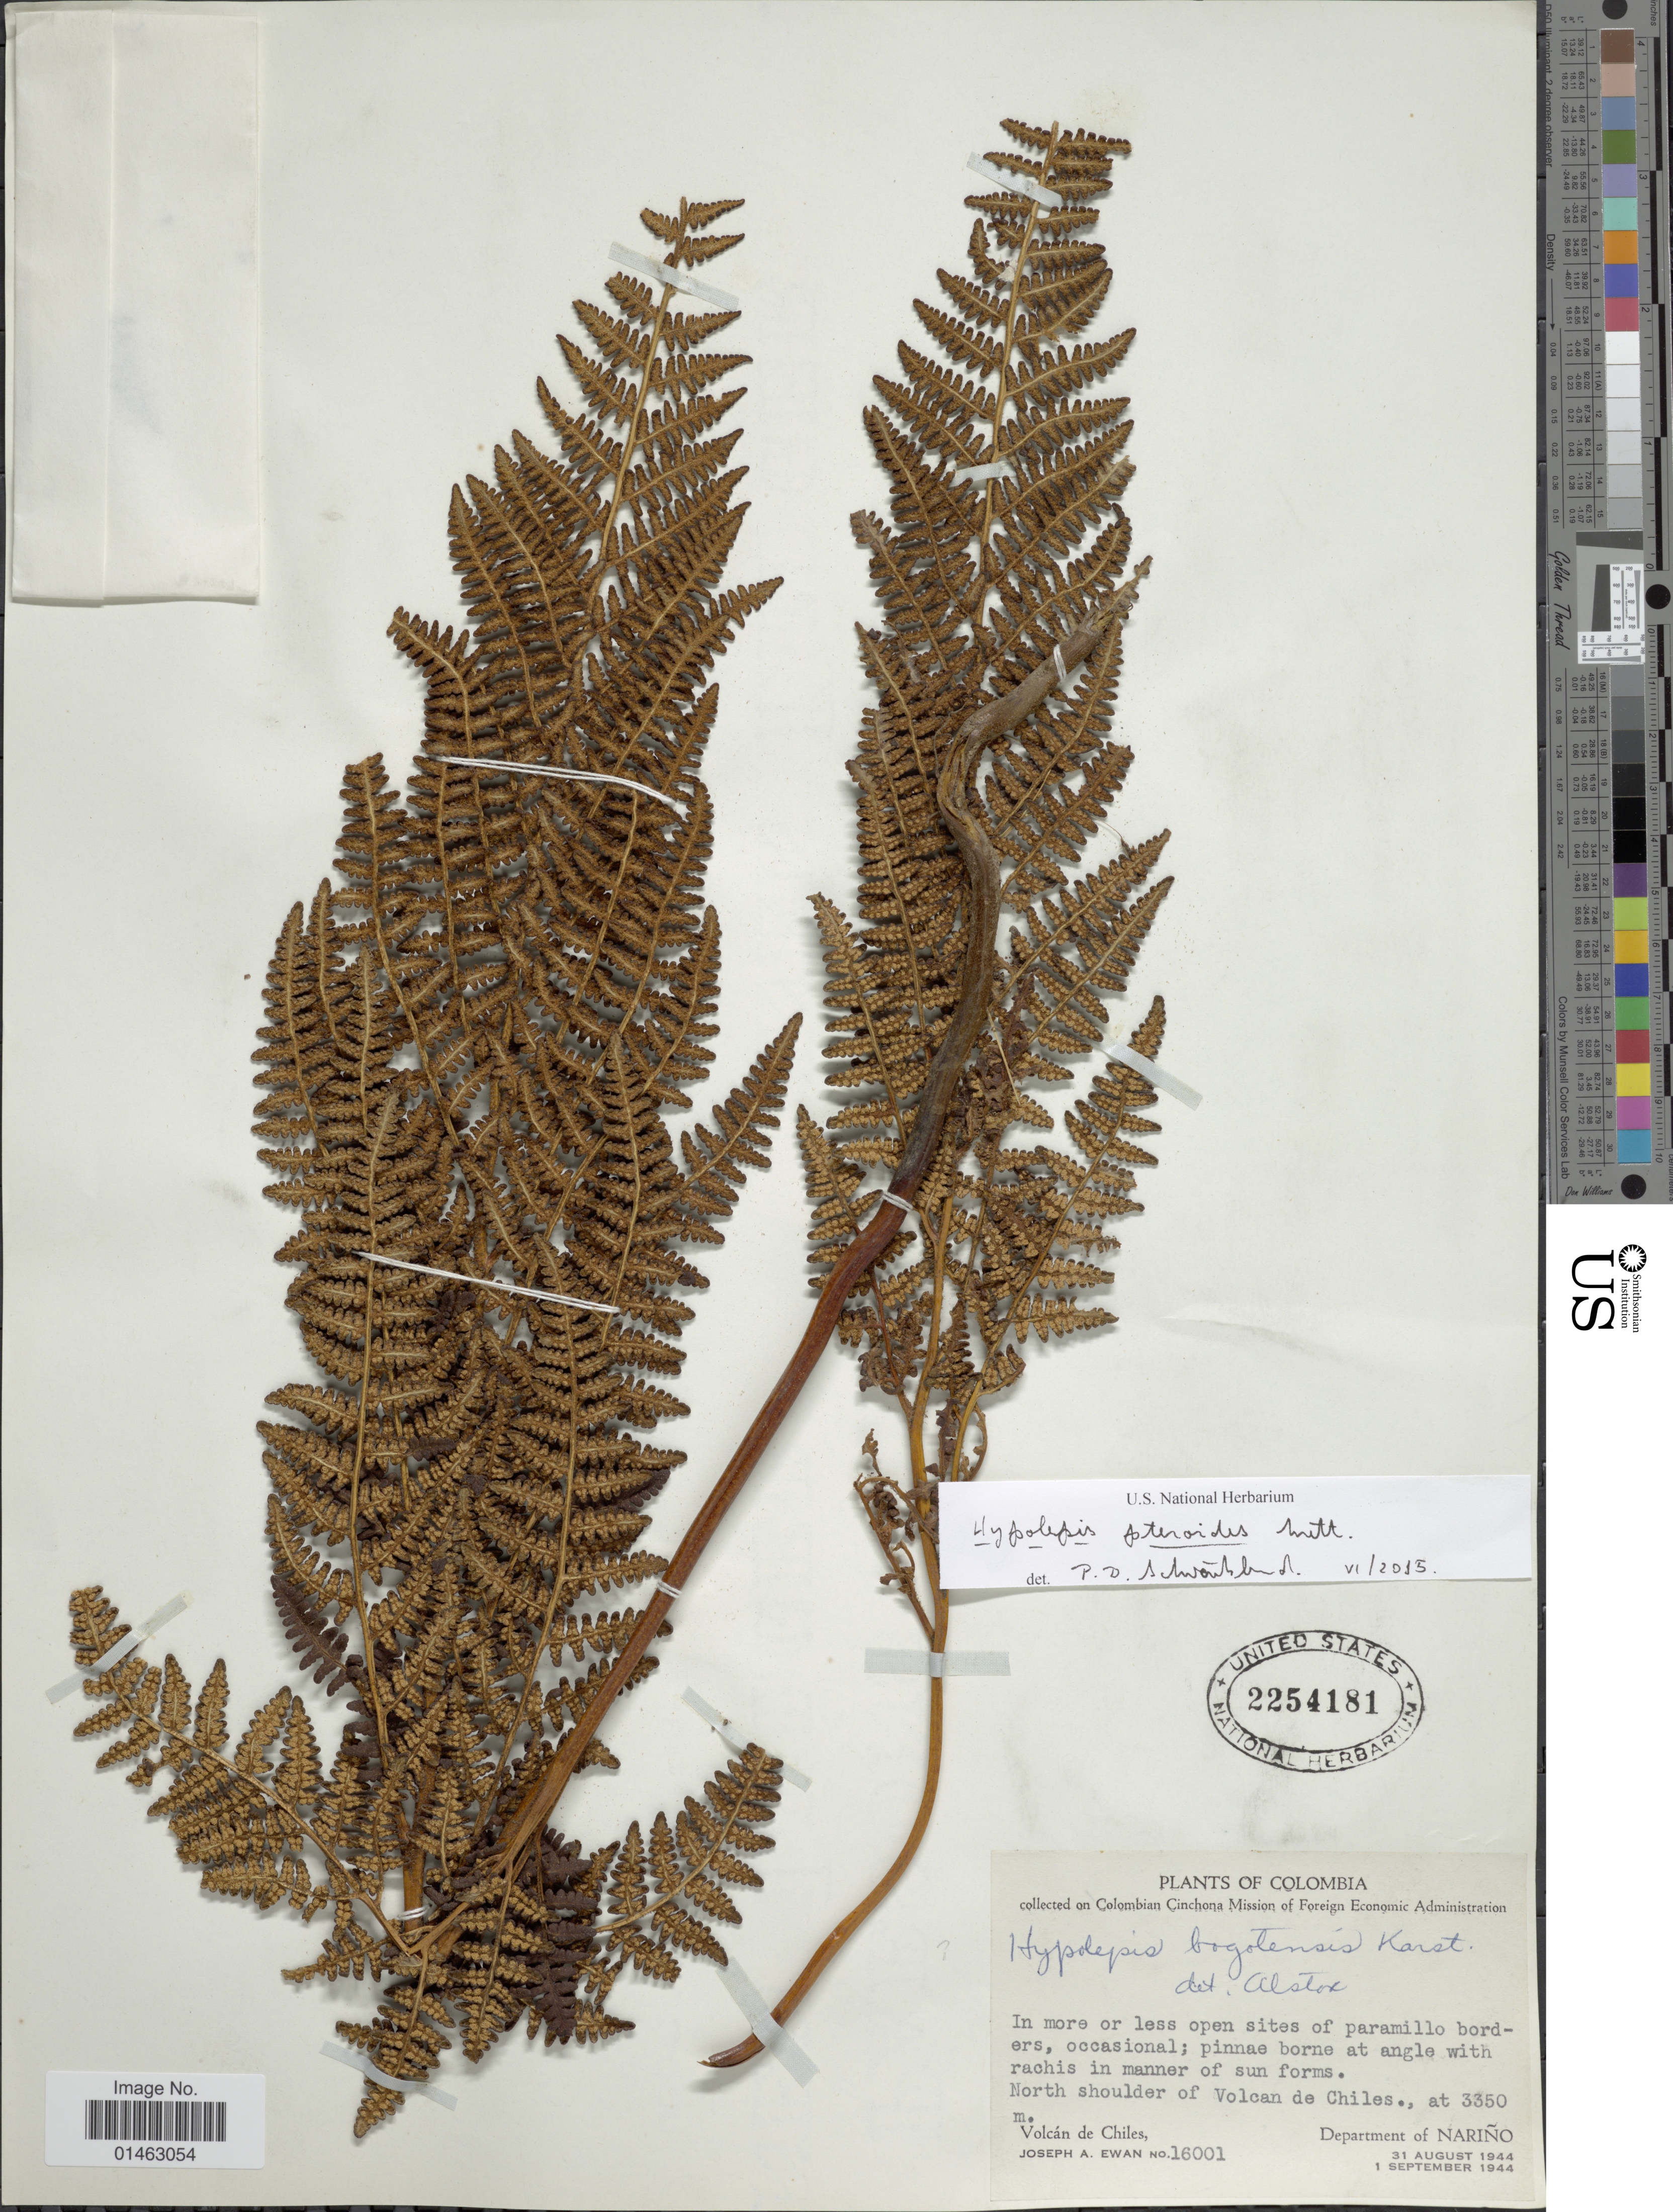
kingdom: Plantae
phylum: Tracheophyta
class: Polypodiopsida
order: Polypodiales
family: Dennstaedtiaceae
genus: Hypolepis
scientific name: Hypolepis pteroides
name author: Mett.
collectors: J. A. Ewan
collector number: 16001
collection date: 1944-08-31/1944-09-01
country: Colombia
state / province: Nariño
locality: North shoulder of Volcan de Chiles, Volcán de Chiles, Department of Nariño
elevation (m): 3350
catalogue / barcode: US 2254181